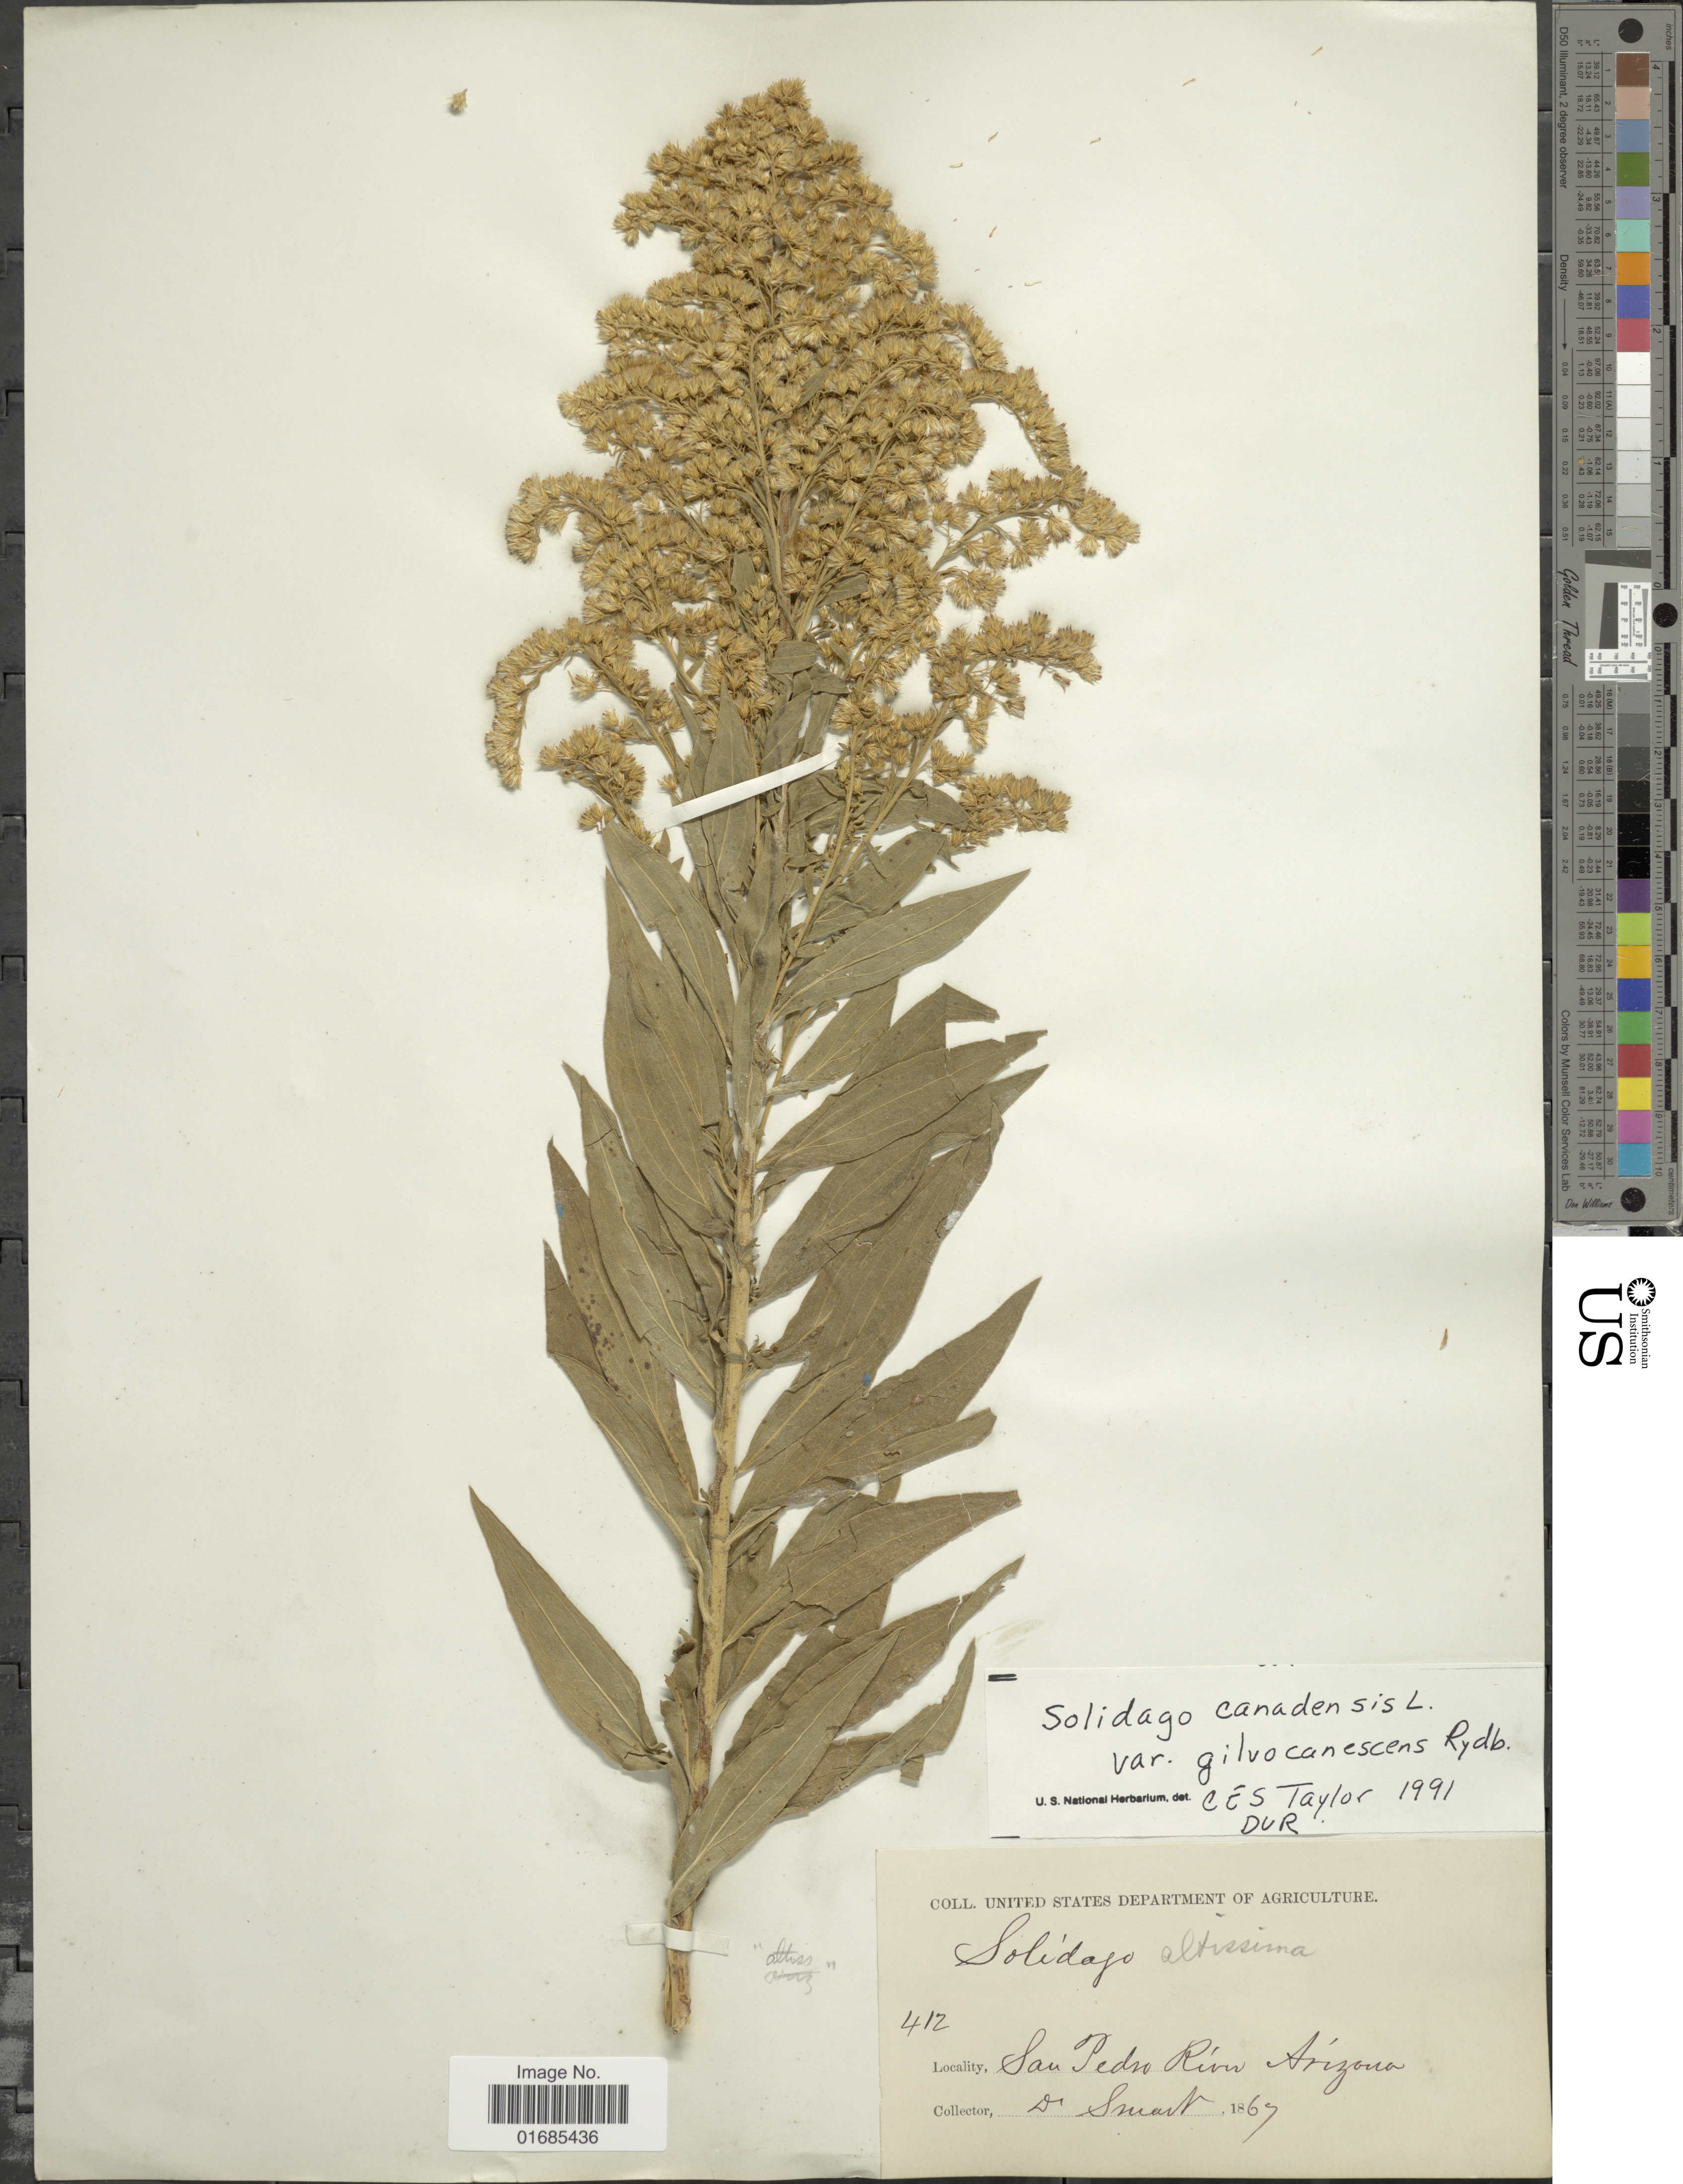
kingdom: Plantae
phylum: Tracheophyta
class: Magnoliopsida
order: Asterales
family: Asteraceae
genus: Solidago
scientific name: Solidago canadensis var. salebrosa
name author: (Piper) M.E. Jones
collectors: -. Smart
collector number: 412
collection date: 1869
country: United States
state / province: Arizona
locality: San Pedro River